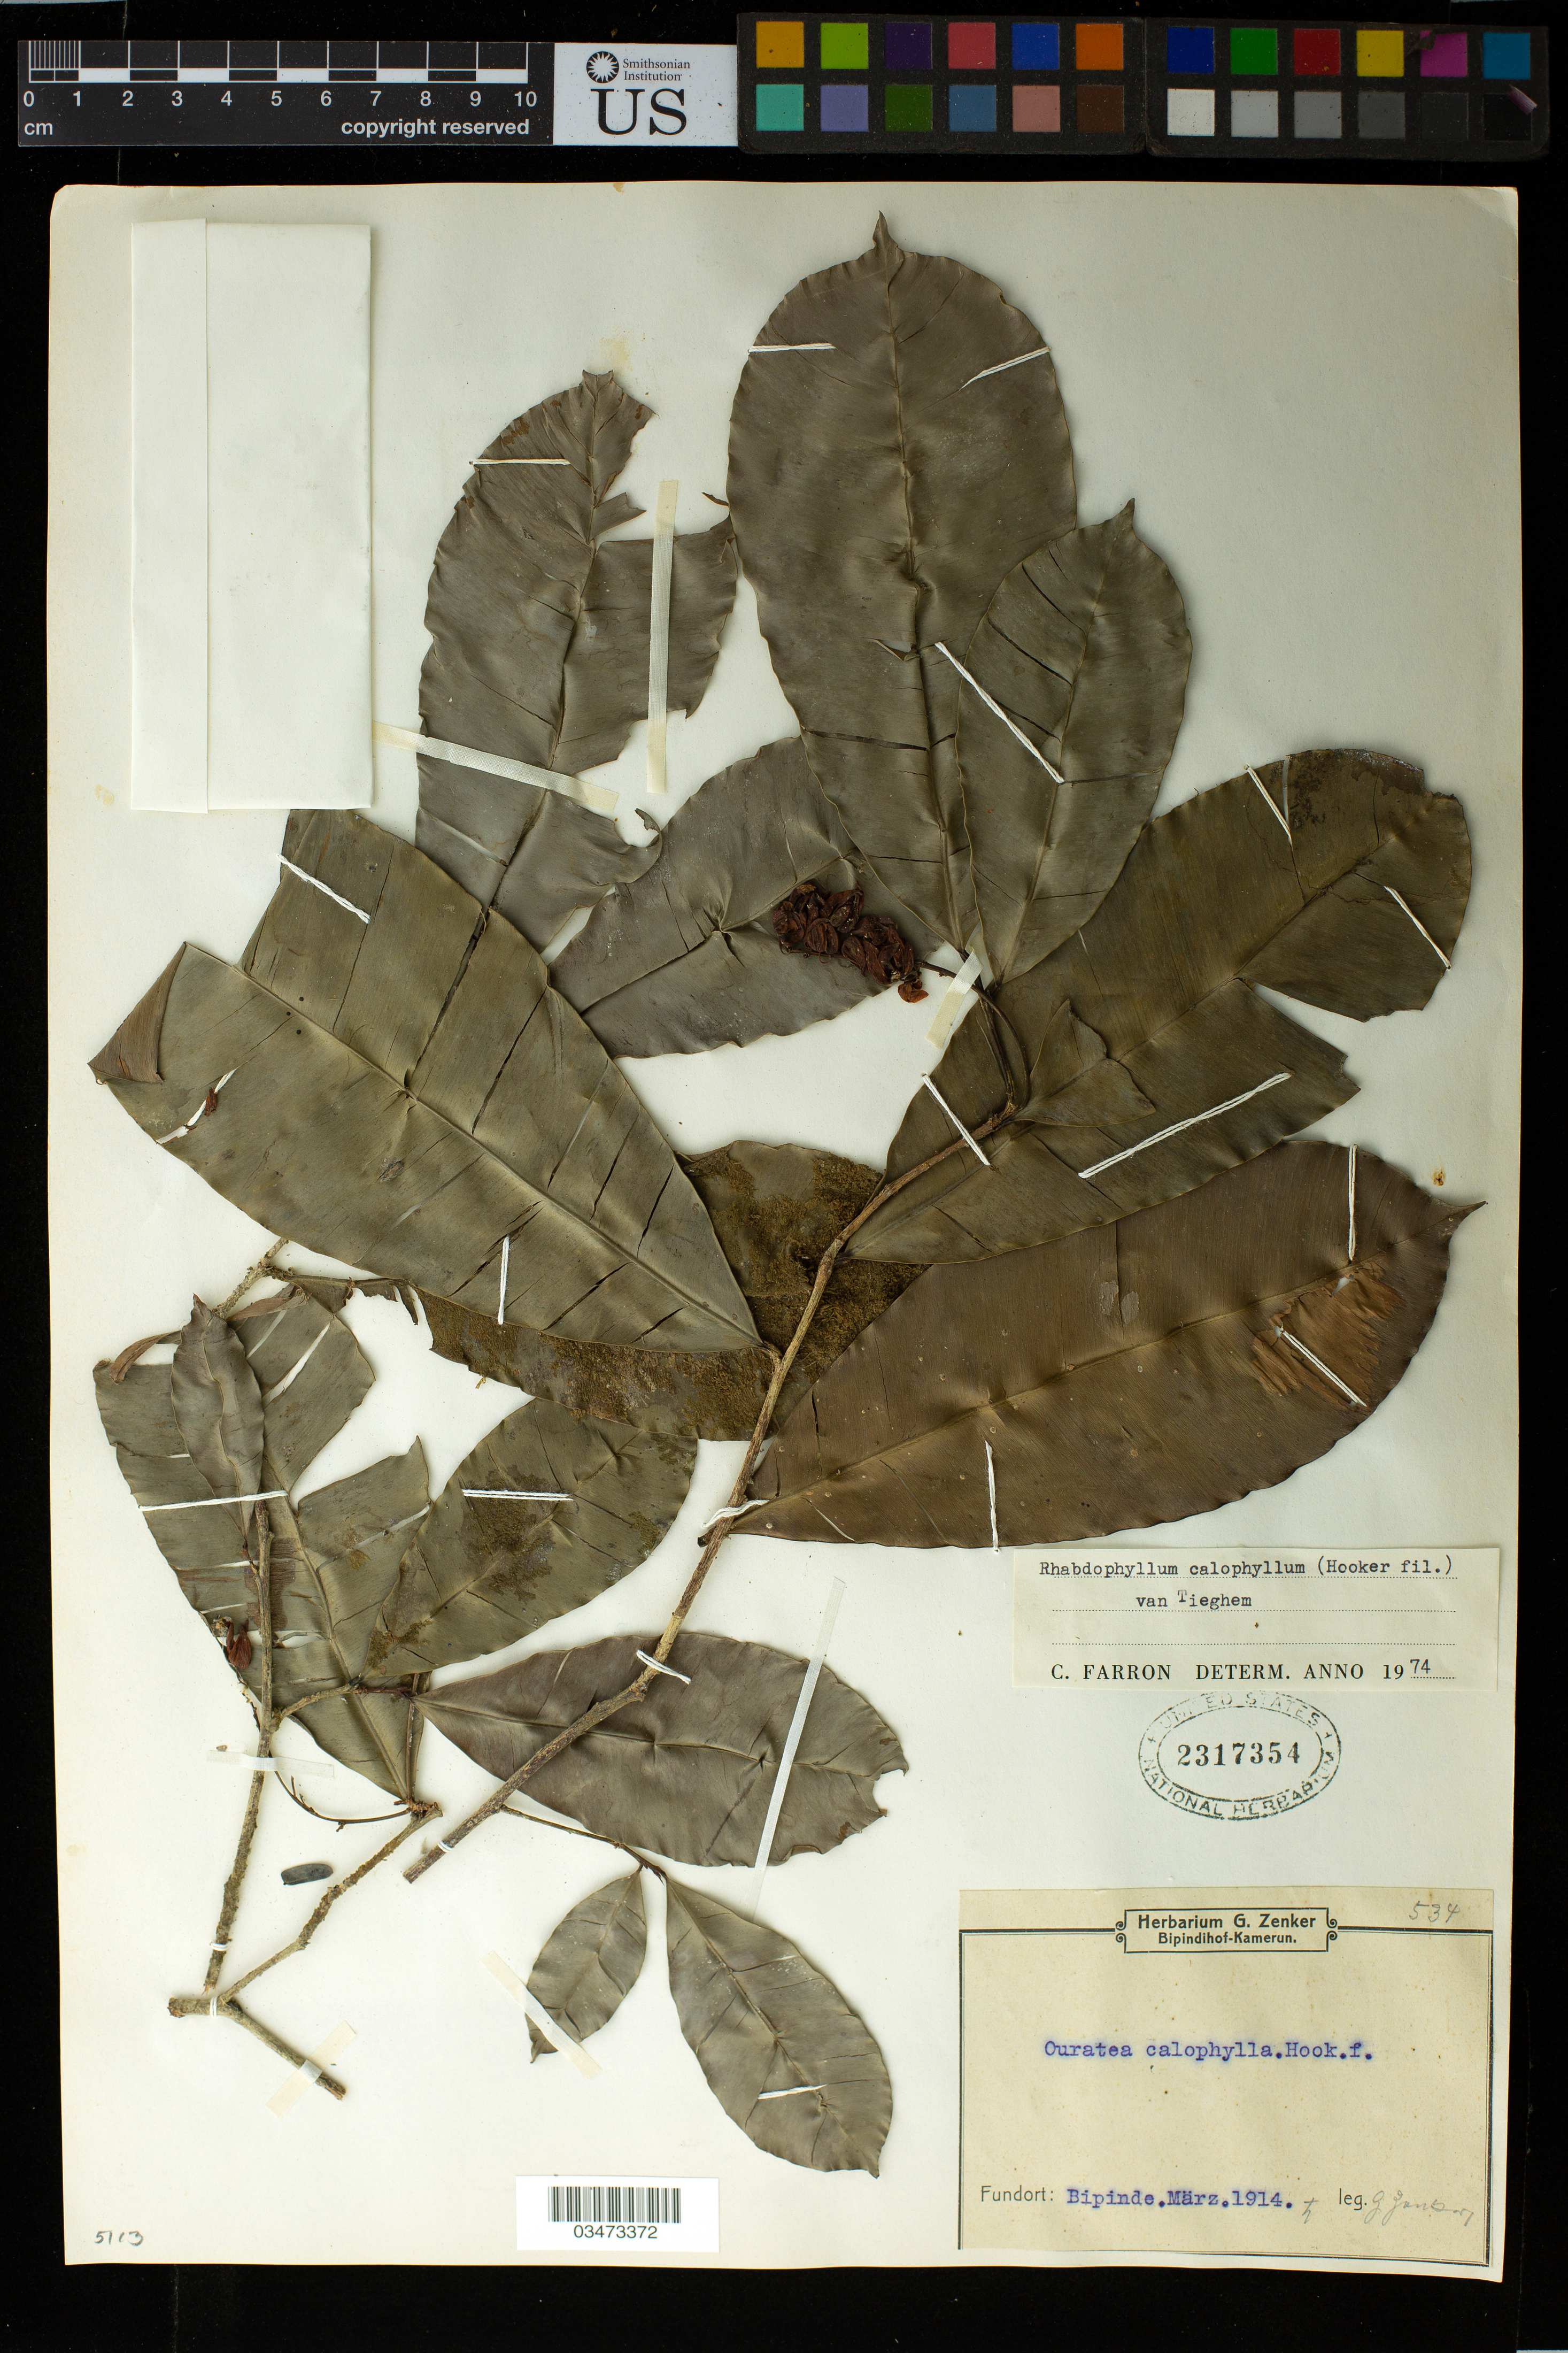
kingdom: Plantae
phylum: Tracheophyta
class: Magnoliopsida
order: Malpighiales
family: Ochnaceae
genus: Rhabdophyllum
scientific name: Rhabdophyllum calophyllum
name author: (Hook. f.) Tiegh.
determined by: Farron, Claude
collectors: G. A. Zenker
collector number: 534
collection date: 1914-03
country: Cameroon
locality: Bipinde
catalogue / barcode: US 2317354